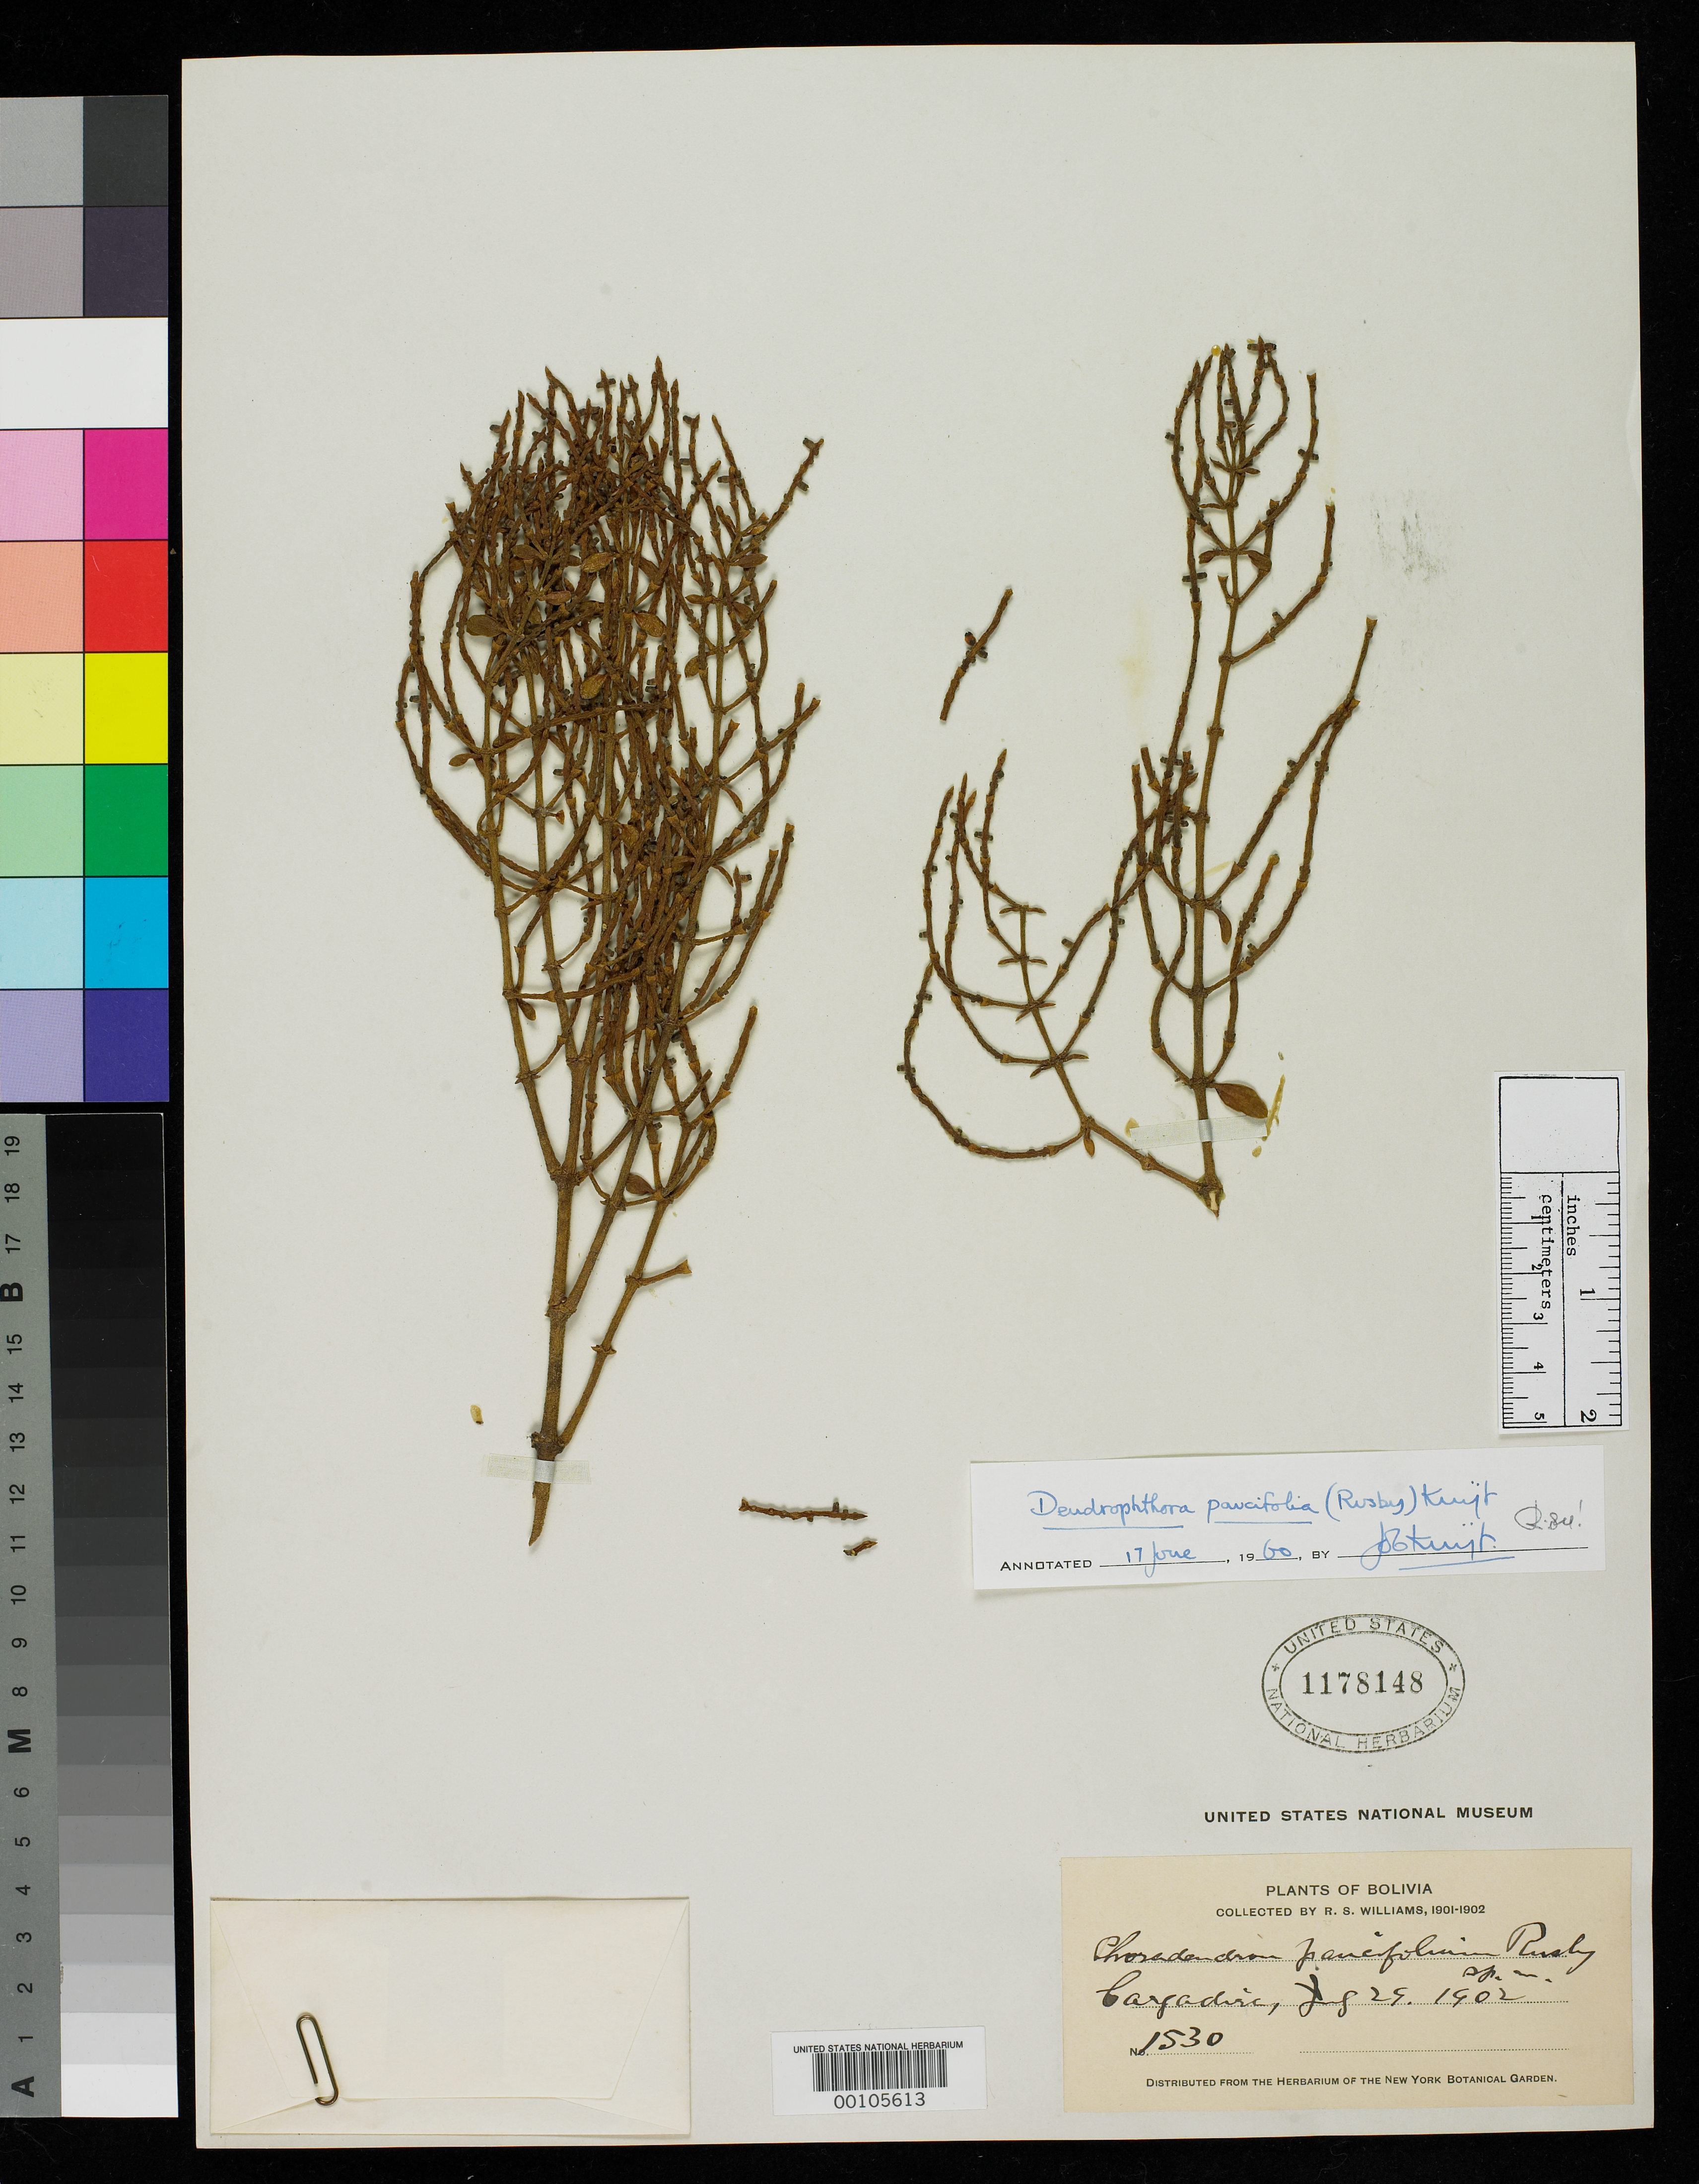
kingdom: Plantae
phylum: Tracheophyta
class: Magnoliopsida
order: Santalales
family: Viscaceae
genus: Phoradendron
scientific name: Phoradendron paucifolium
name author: Rusby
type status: Isotype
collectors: R. S. Williams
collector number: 1530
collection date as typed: July 29, 1902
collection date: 1902-07-29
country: Bolivia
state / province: La Paz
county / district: Franz Tamayo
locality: Cargadira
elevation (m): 2438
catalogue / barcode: US 1178148